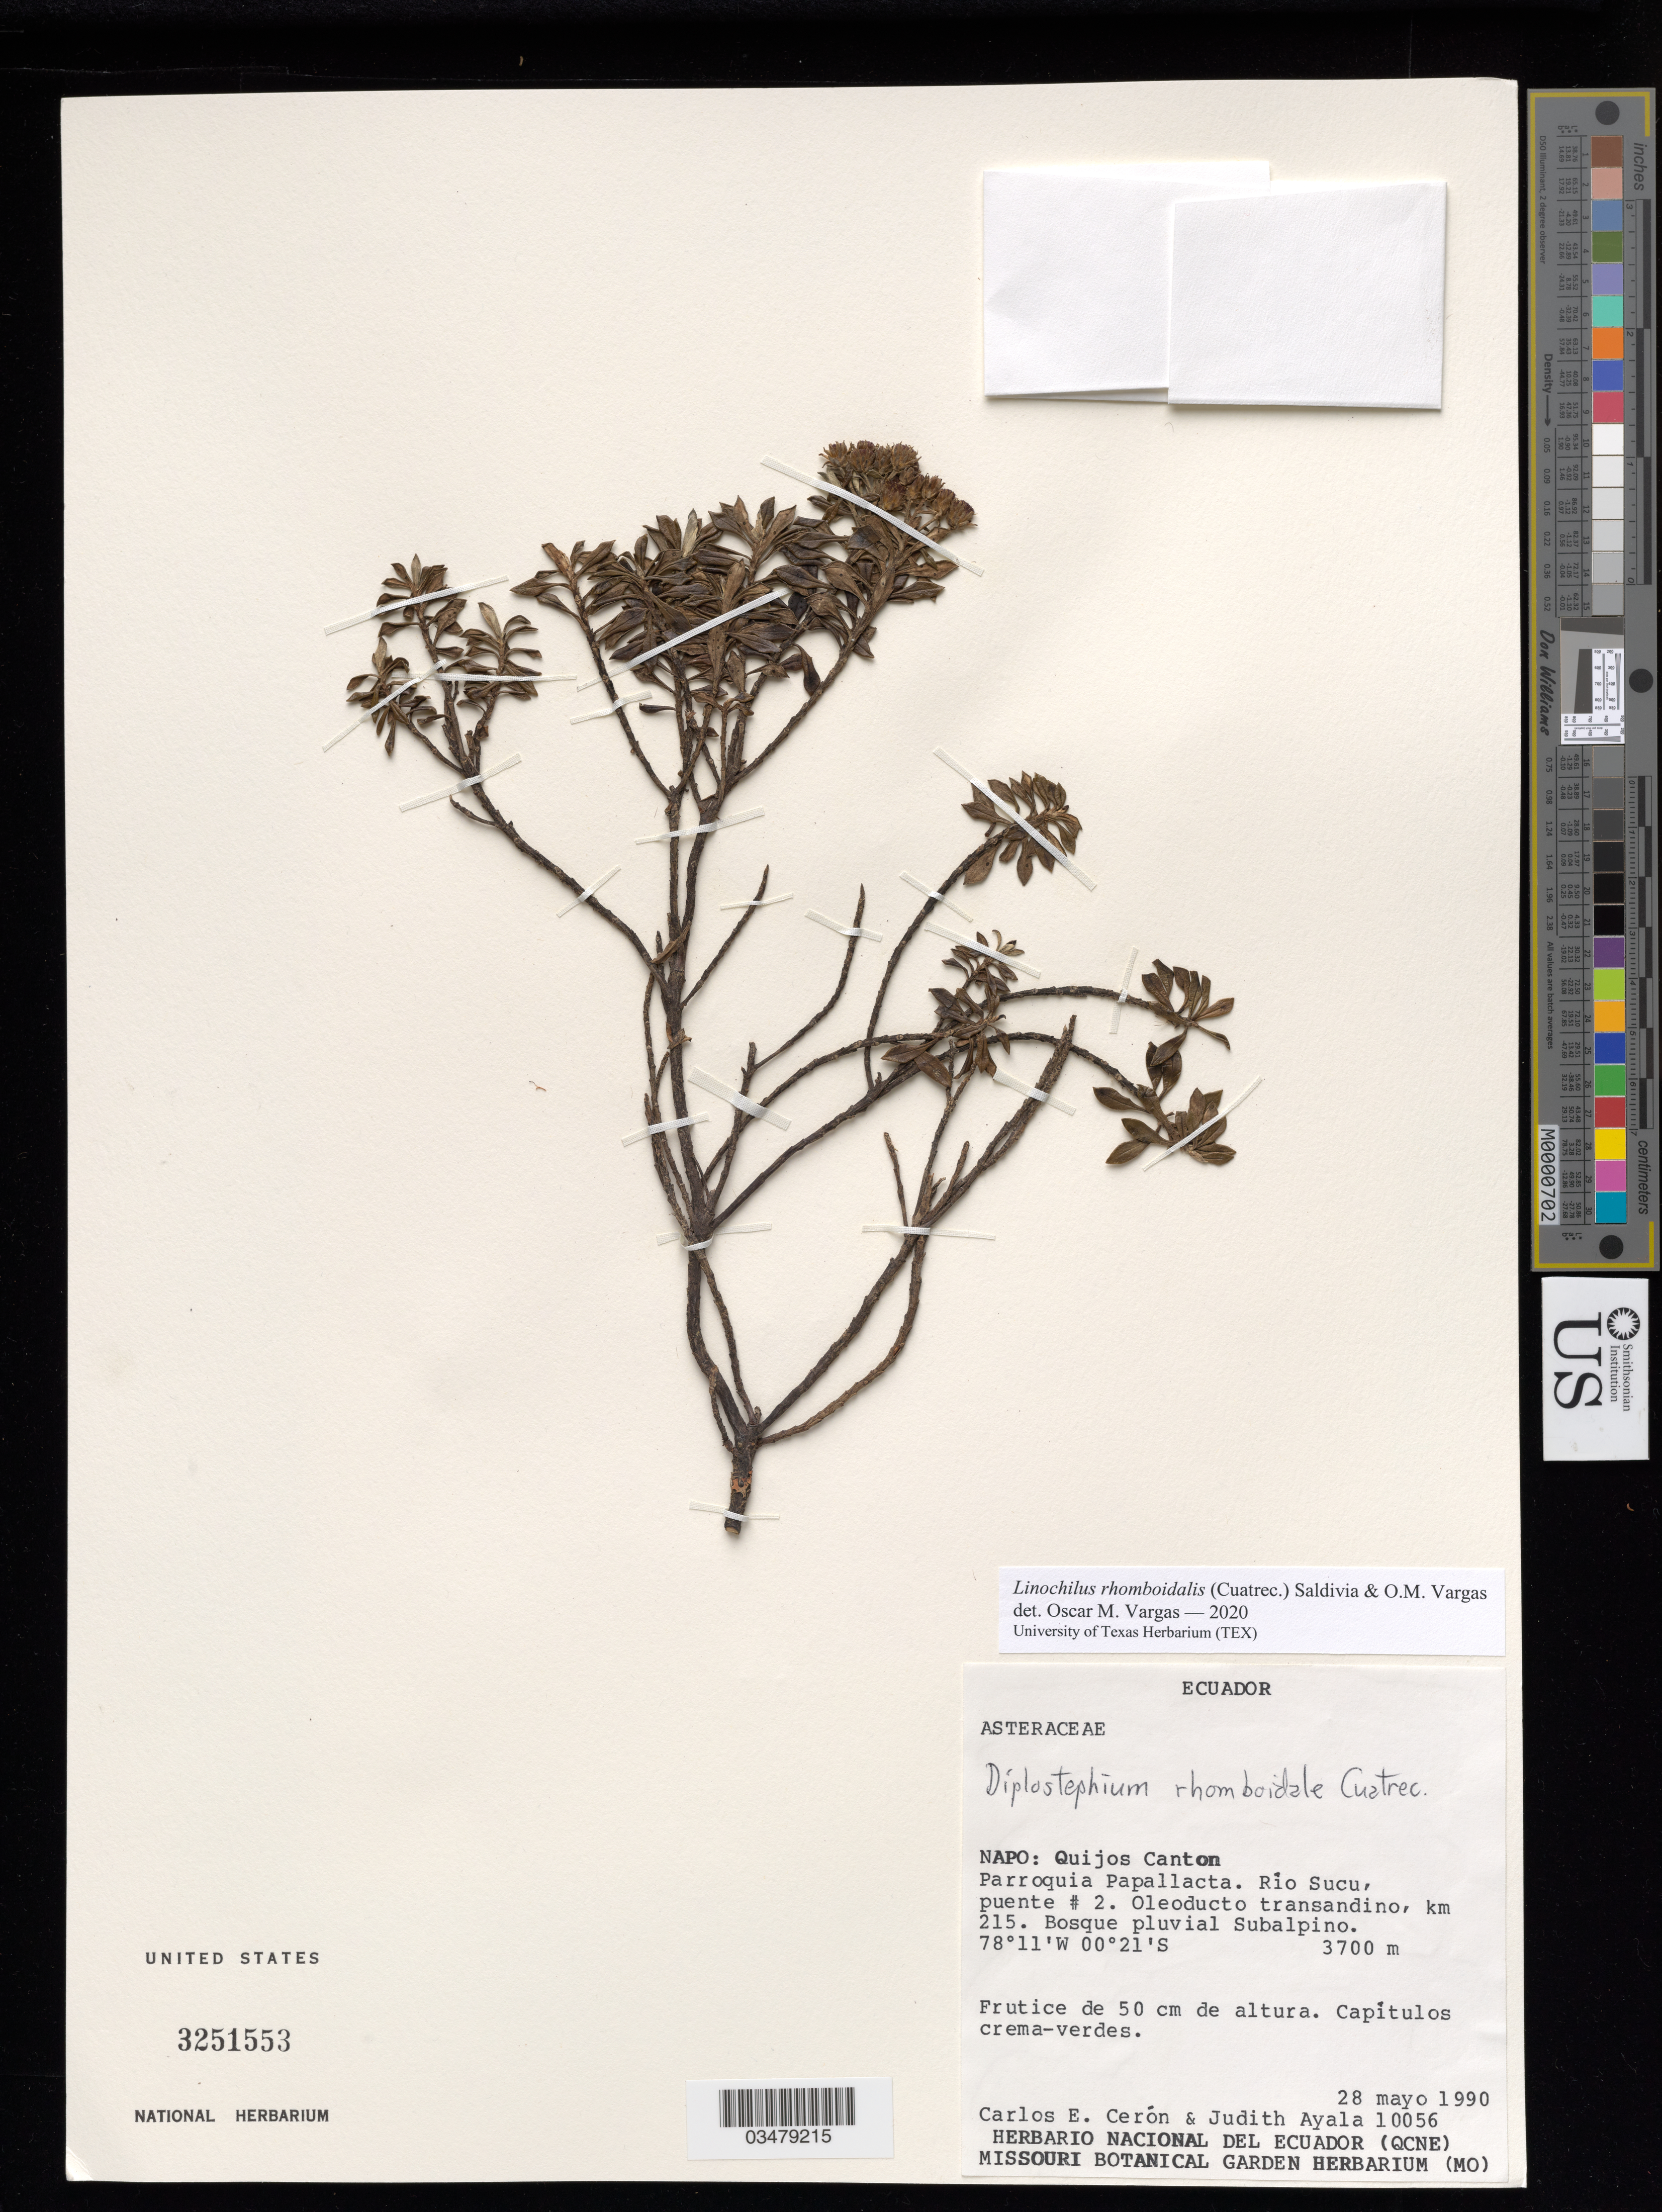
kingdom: Plantae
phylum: Tracheophyta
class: Magnoliopsida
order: Asterales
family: Asteraceae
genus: Linochilus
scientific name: Linochilus rhomboidalis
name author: (Cuatrec.) Saldivia & O.M. Vargas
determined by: Vargas, Oscar M.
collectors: C. E. Cerón M. & J. Ayala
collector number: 10056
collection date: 1990-05-28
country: Ecuador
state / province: Napo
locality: Quijos Canton. parroquia Papallacta. Rio Sucu, puente #2. Oleoducto transandino, km 215.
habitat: Bosque pluvial subalpino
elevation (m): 3700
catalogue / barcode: US 3251553